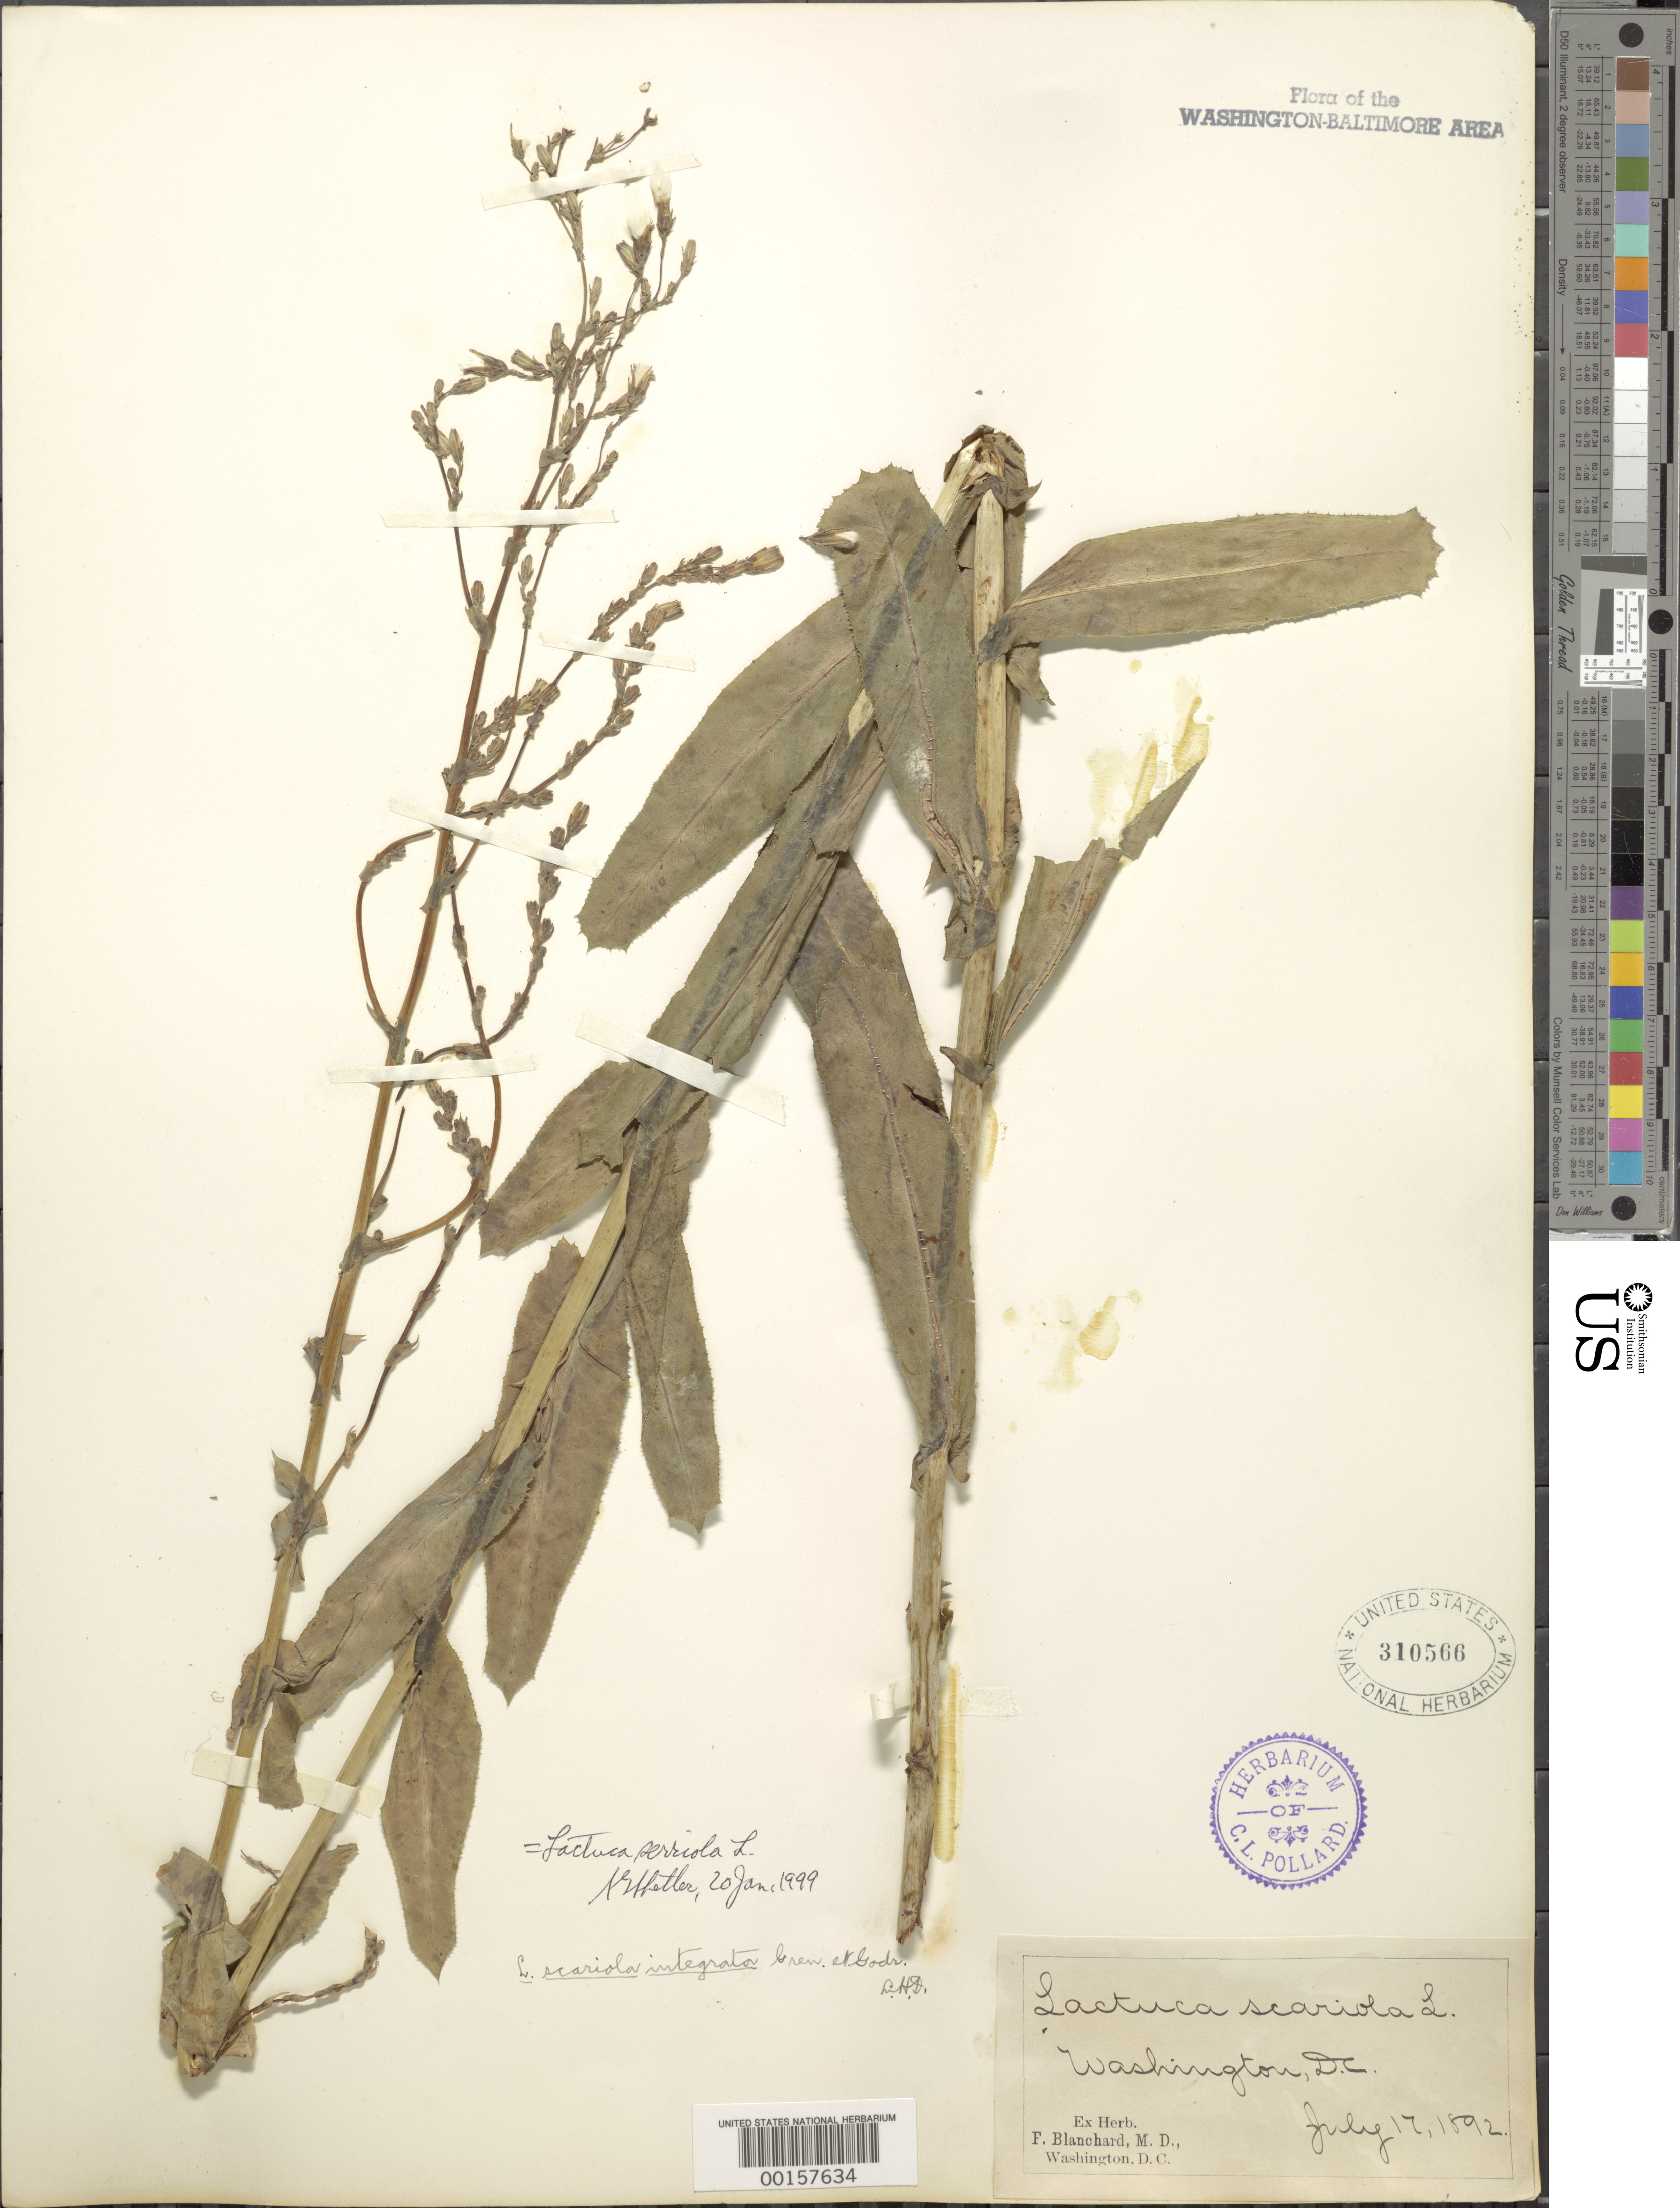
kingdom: Plantae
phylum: Tracheophyta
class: Magnoliopsida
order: Asterales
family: Asteraceae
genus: Lactuca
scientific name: Lactuca serriola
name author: L.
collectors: F. Blanchard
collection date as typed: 17 Jul 1892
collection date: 1892-07-17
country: United States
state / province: District of Columbia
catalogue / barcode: US 310566